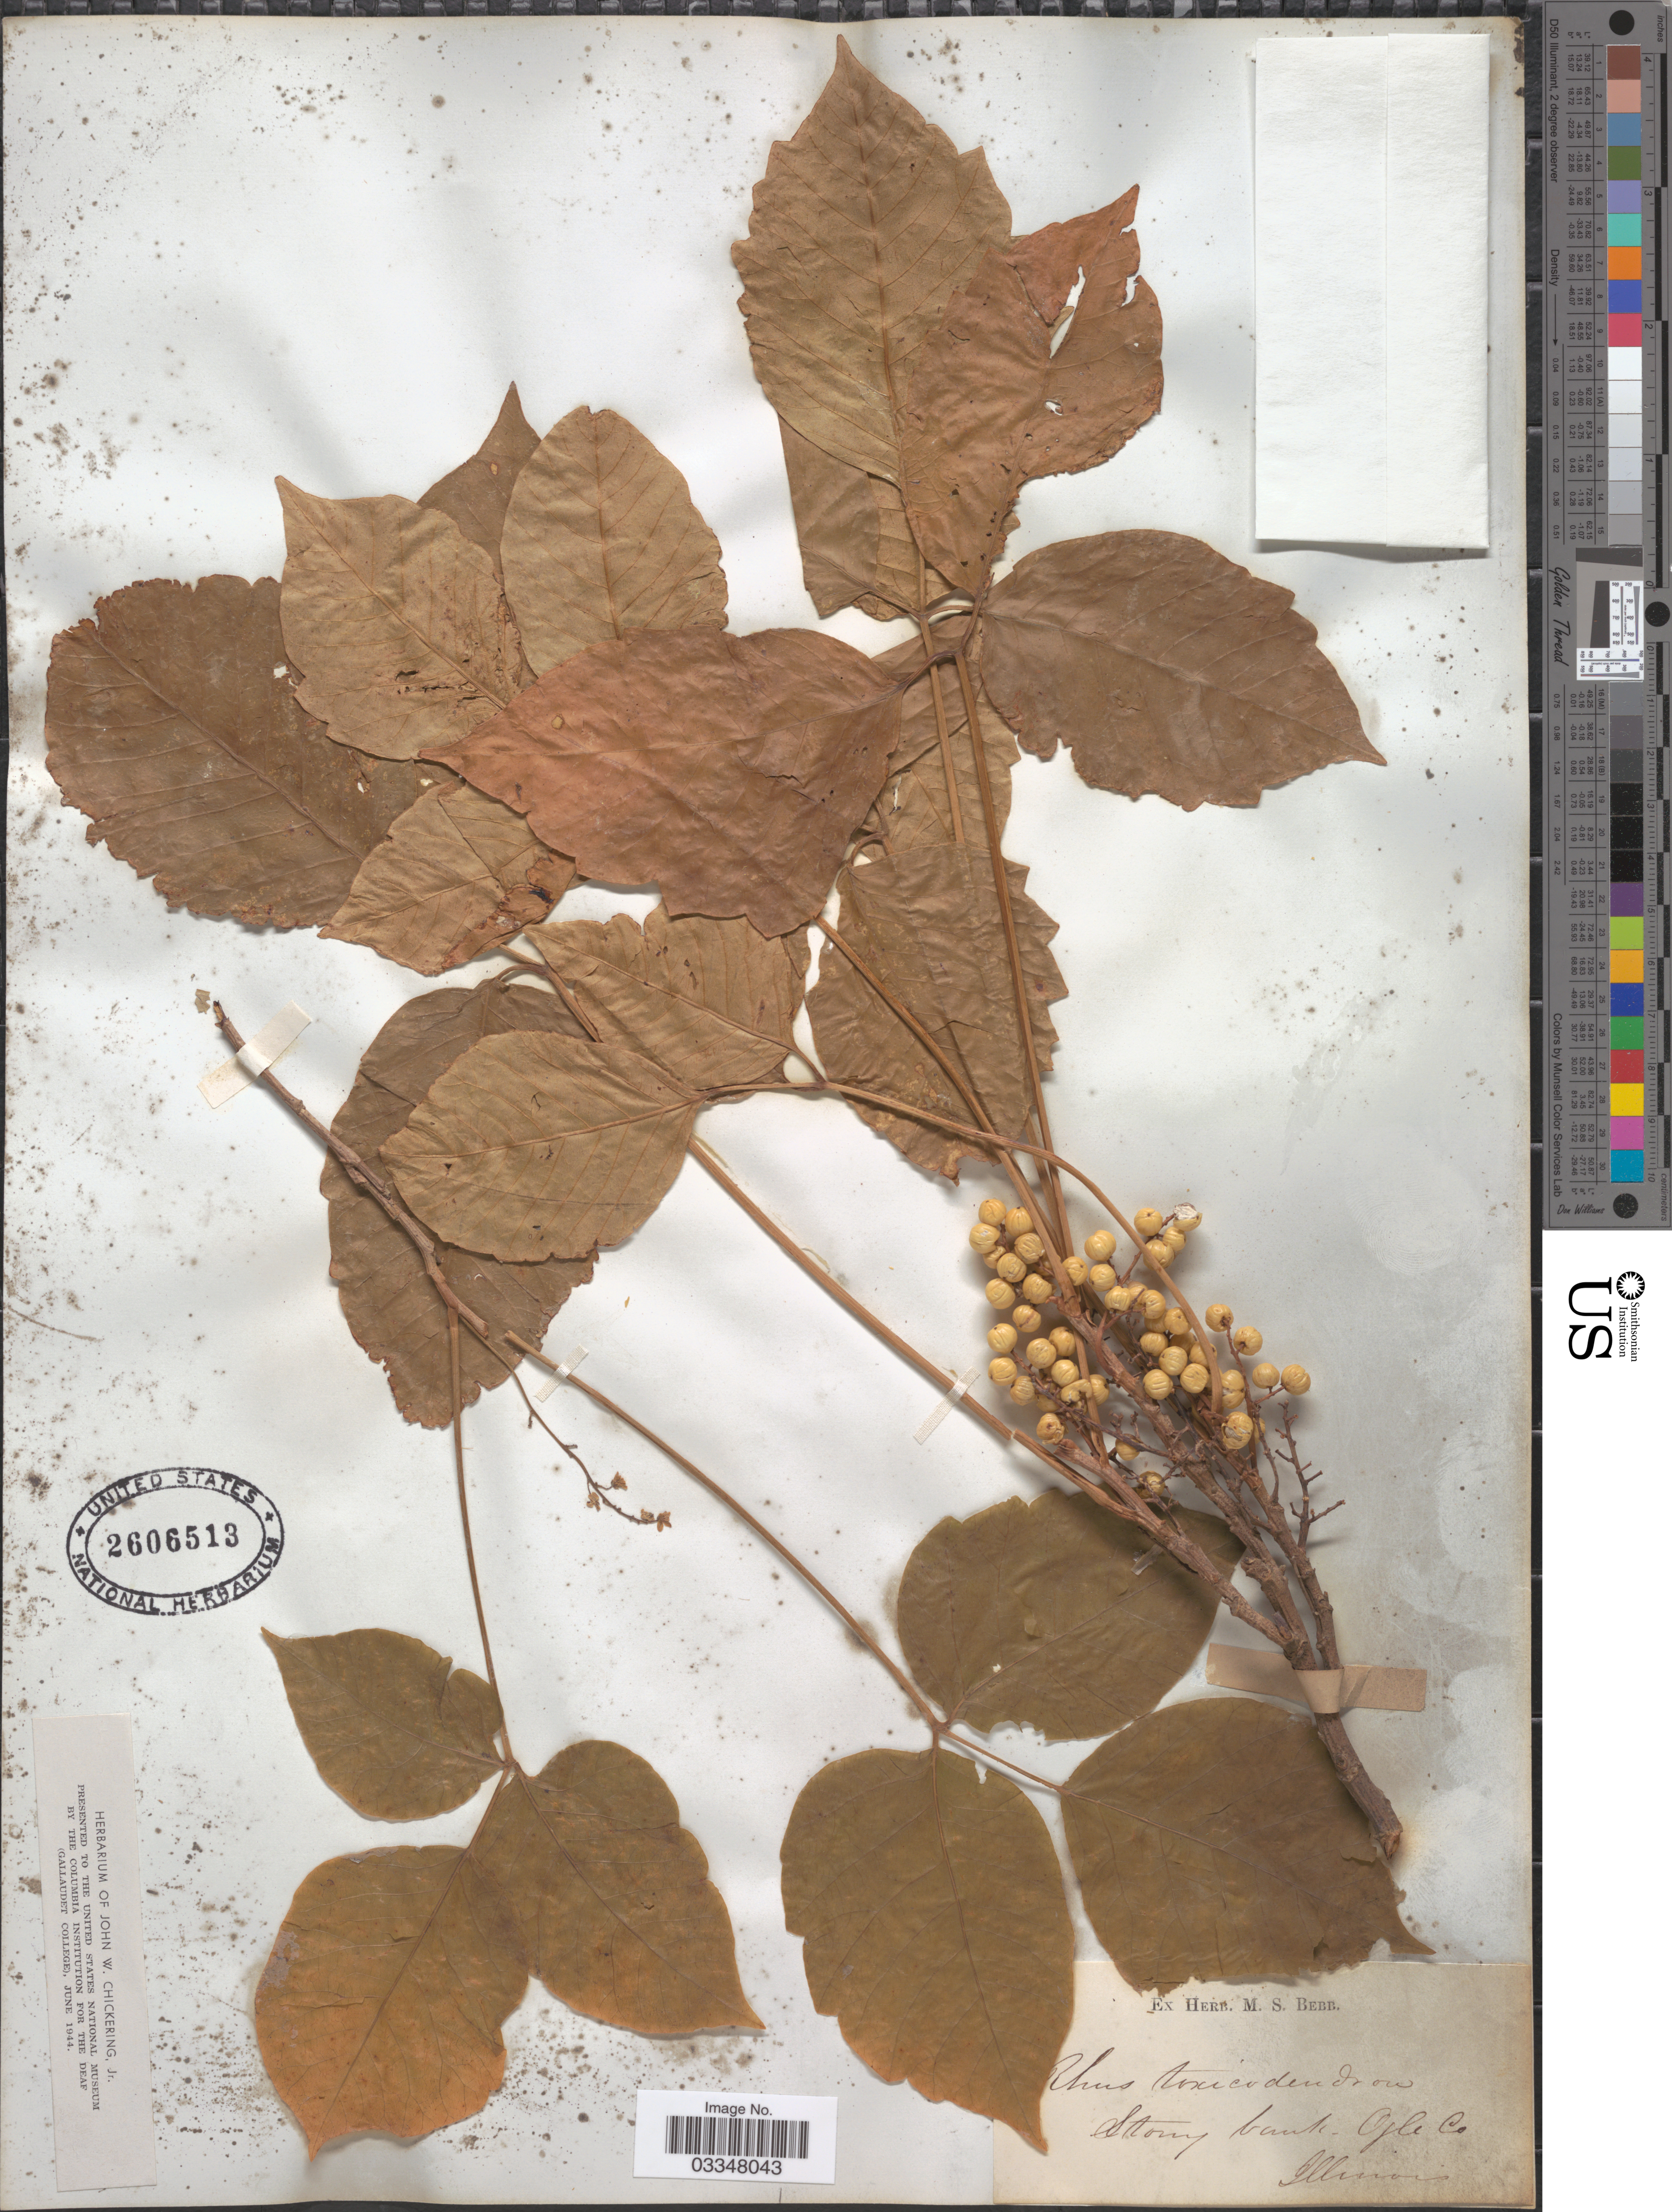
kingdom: Plantae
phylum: Tracheophyta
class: Magnoliopsida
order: Sapindales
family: Anacardiaceae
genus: Toxicodendron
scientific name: Toxicodendron radicans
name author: (L.) Kuntze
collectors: ex Herb. M. S. Bebb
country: United States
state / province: Illinois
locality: Stony bank, Ogle Co.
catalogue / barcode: US 2606513